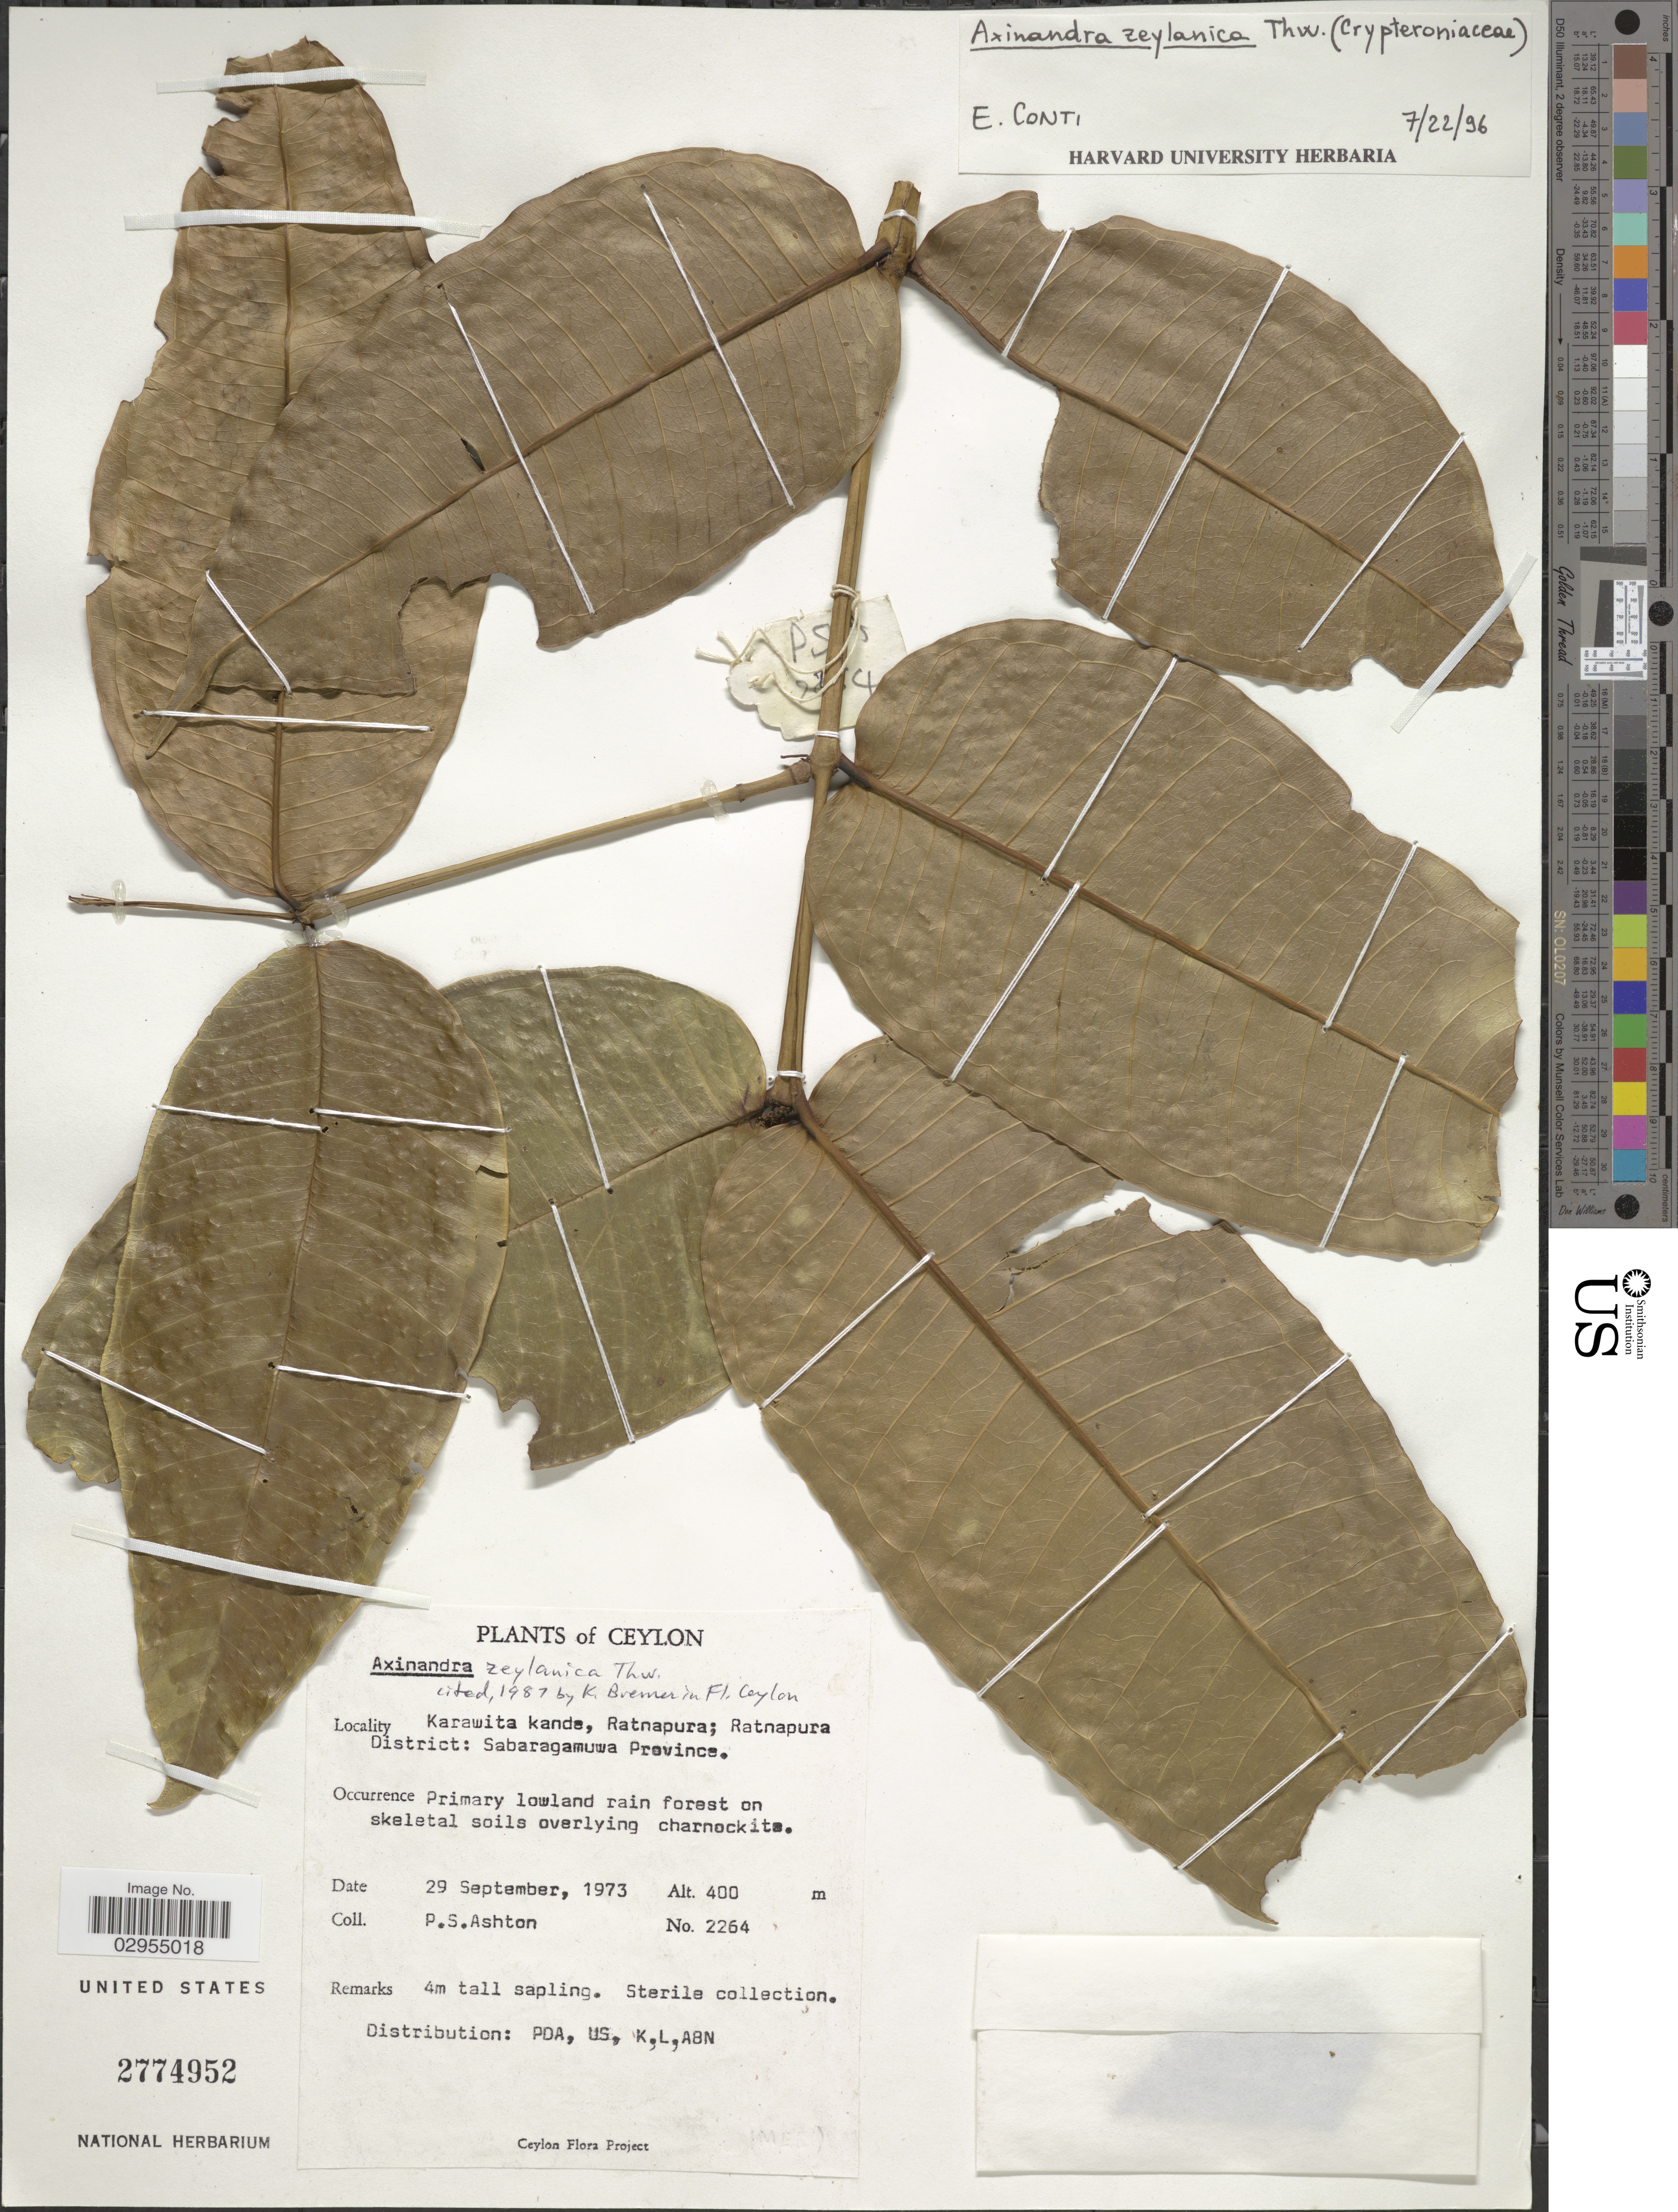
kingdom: Plantae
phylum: Tracheophyta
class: Magnoliopsida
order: Myrtales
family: Crypteroniaceae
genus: Axinandra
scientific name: Axinandra zeylanica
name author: Thwaites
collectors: P. S. Ashton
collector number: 2264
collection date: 1973-09-29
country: Sri Lanka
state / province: Sabaragamuwa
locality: Ceylon. Karawita kande, Ratnapura; Ratnapura District.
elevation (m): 400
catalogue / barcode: US 2774952